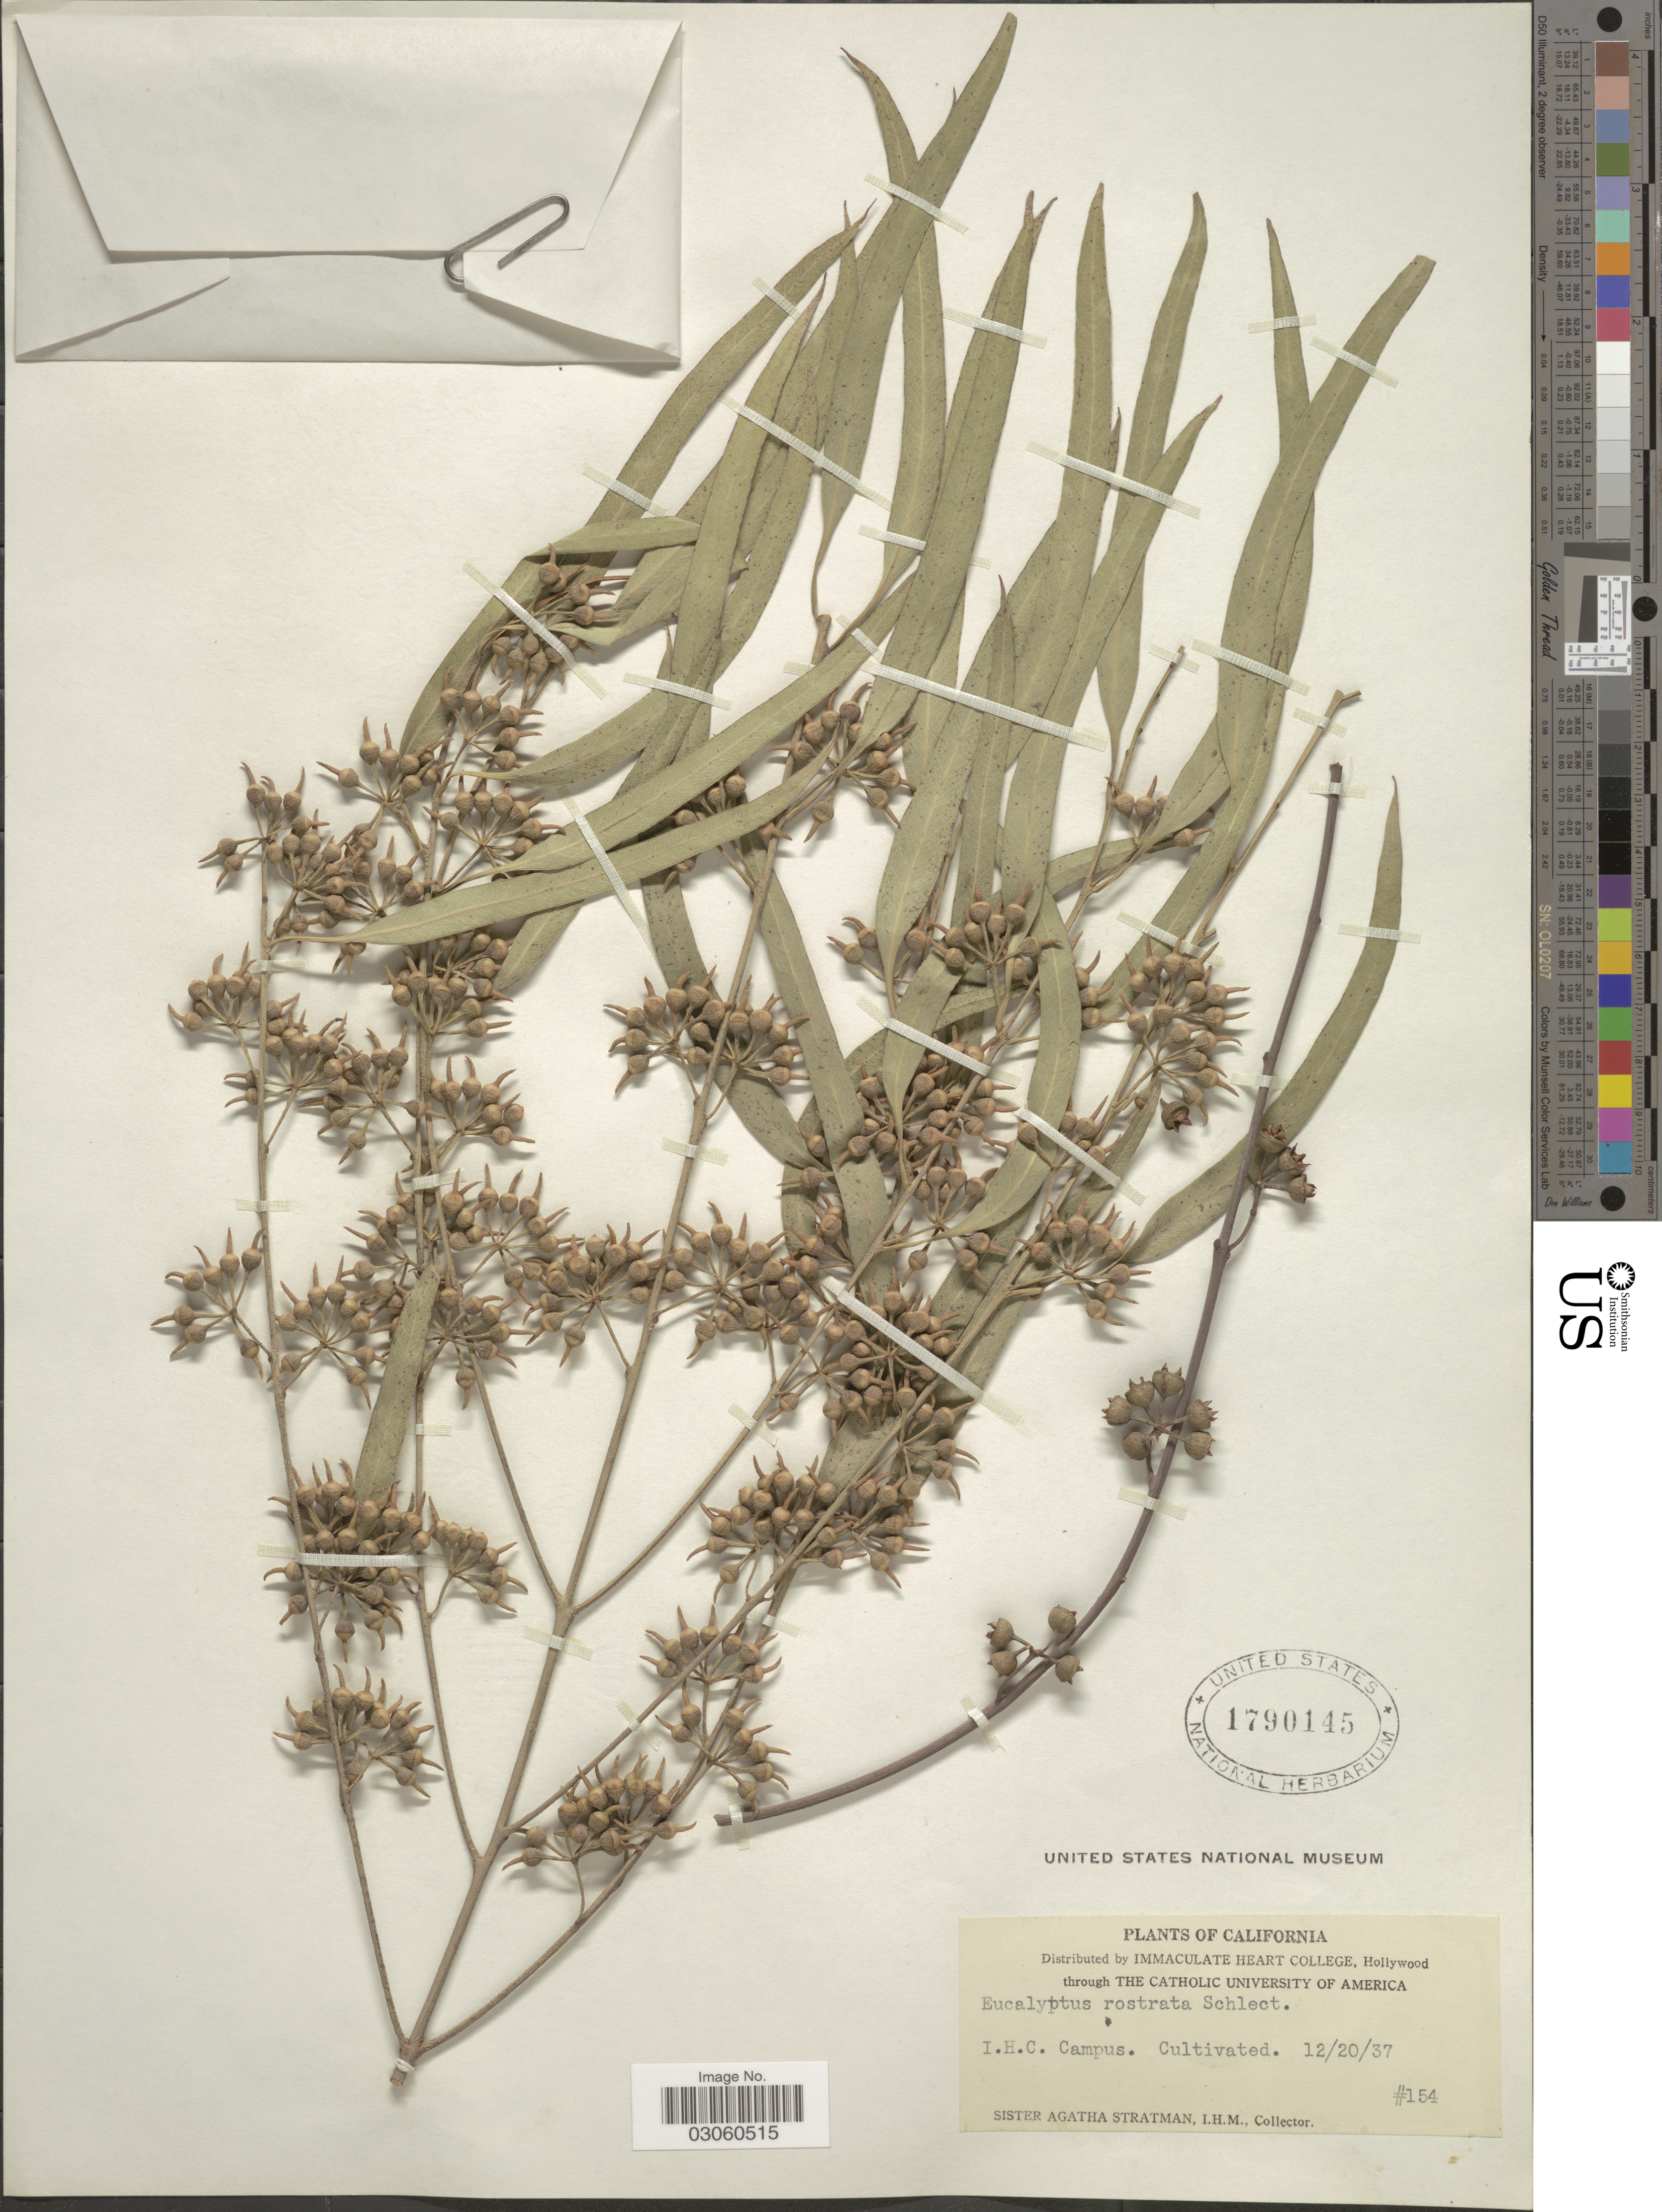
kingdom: Plantae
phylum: Tracheophyta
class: Magnoliopsida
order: Myrtales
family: Myrtaceae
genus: Eucalyptus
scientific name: Eucalyptus rostrata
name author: Schltdl.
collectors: A. Stratman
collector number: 154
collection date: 1937-12-20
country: United States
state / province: California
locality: I.H.C. Campus.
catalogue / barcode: US 1790145